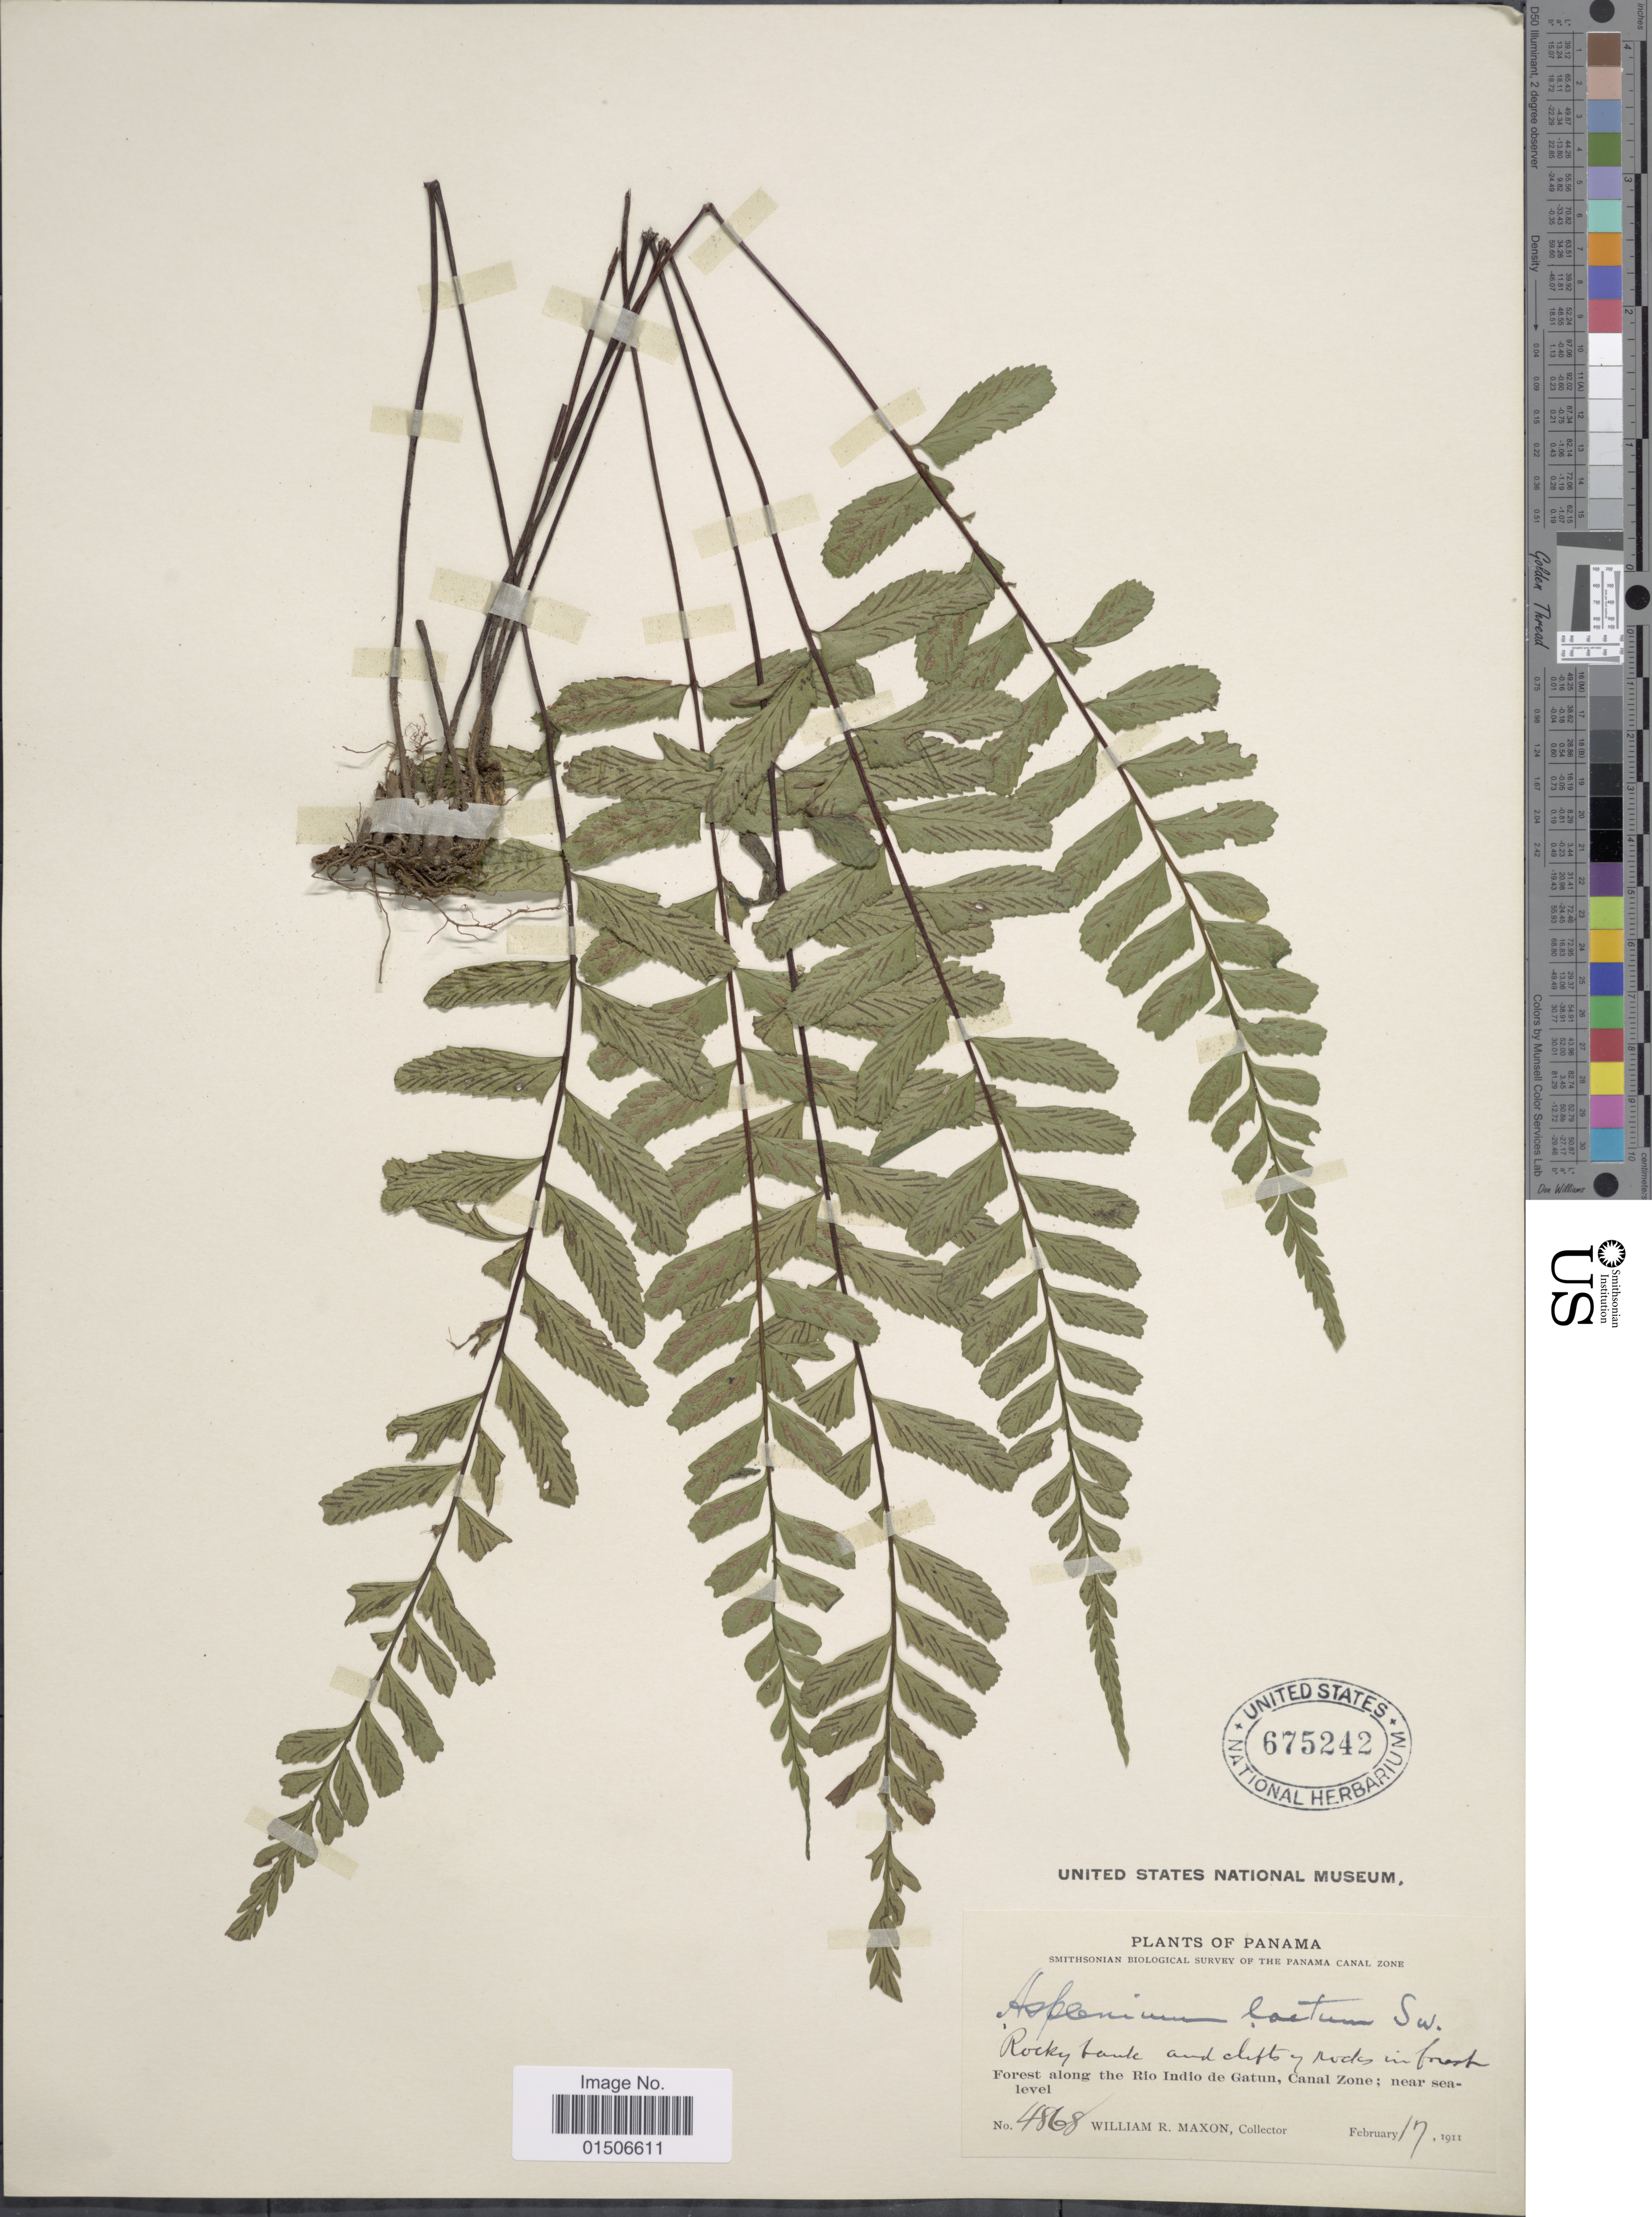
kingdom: Plantae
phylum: Tracheophyta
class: Polypodiopsida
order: Polypodiales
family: Aspleniaceae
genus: Asplenium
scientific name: Asplenium laetum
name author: Sw.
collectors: W. R. Maxon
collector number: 4868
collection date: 1911-02-17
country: Panama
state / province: Colón / Panamá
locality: Rocky bank and cliff of rocks in forest, Forest along the Río Indio de Gatun, Canal Zone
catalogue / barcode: US 675242